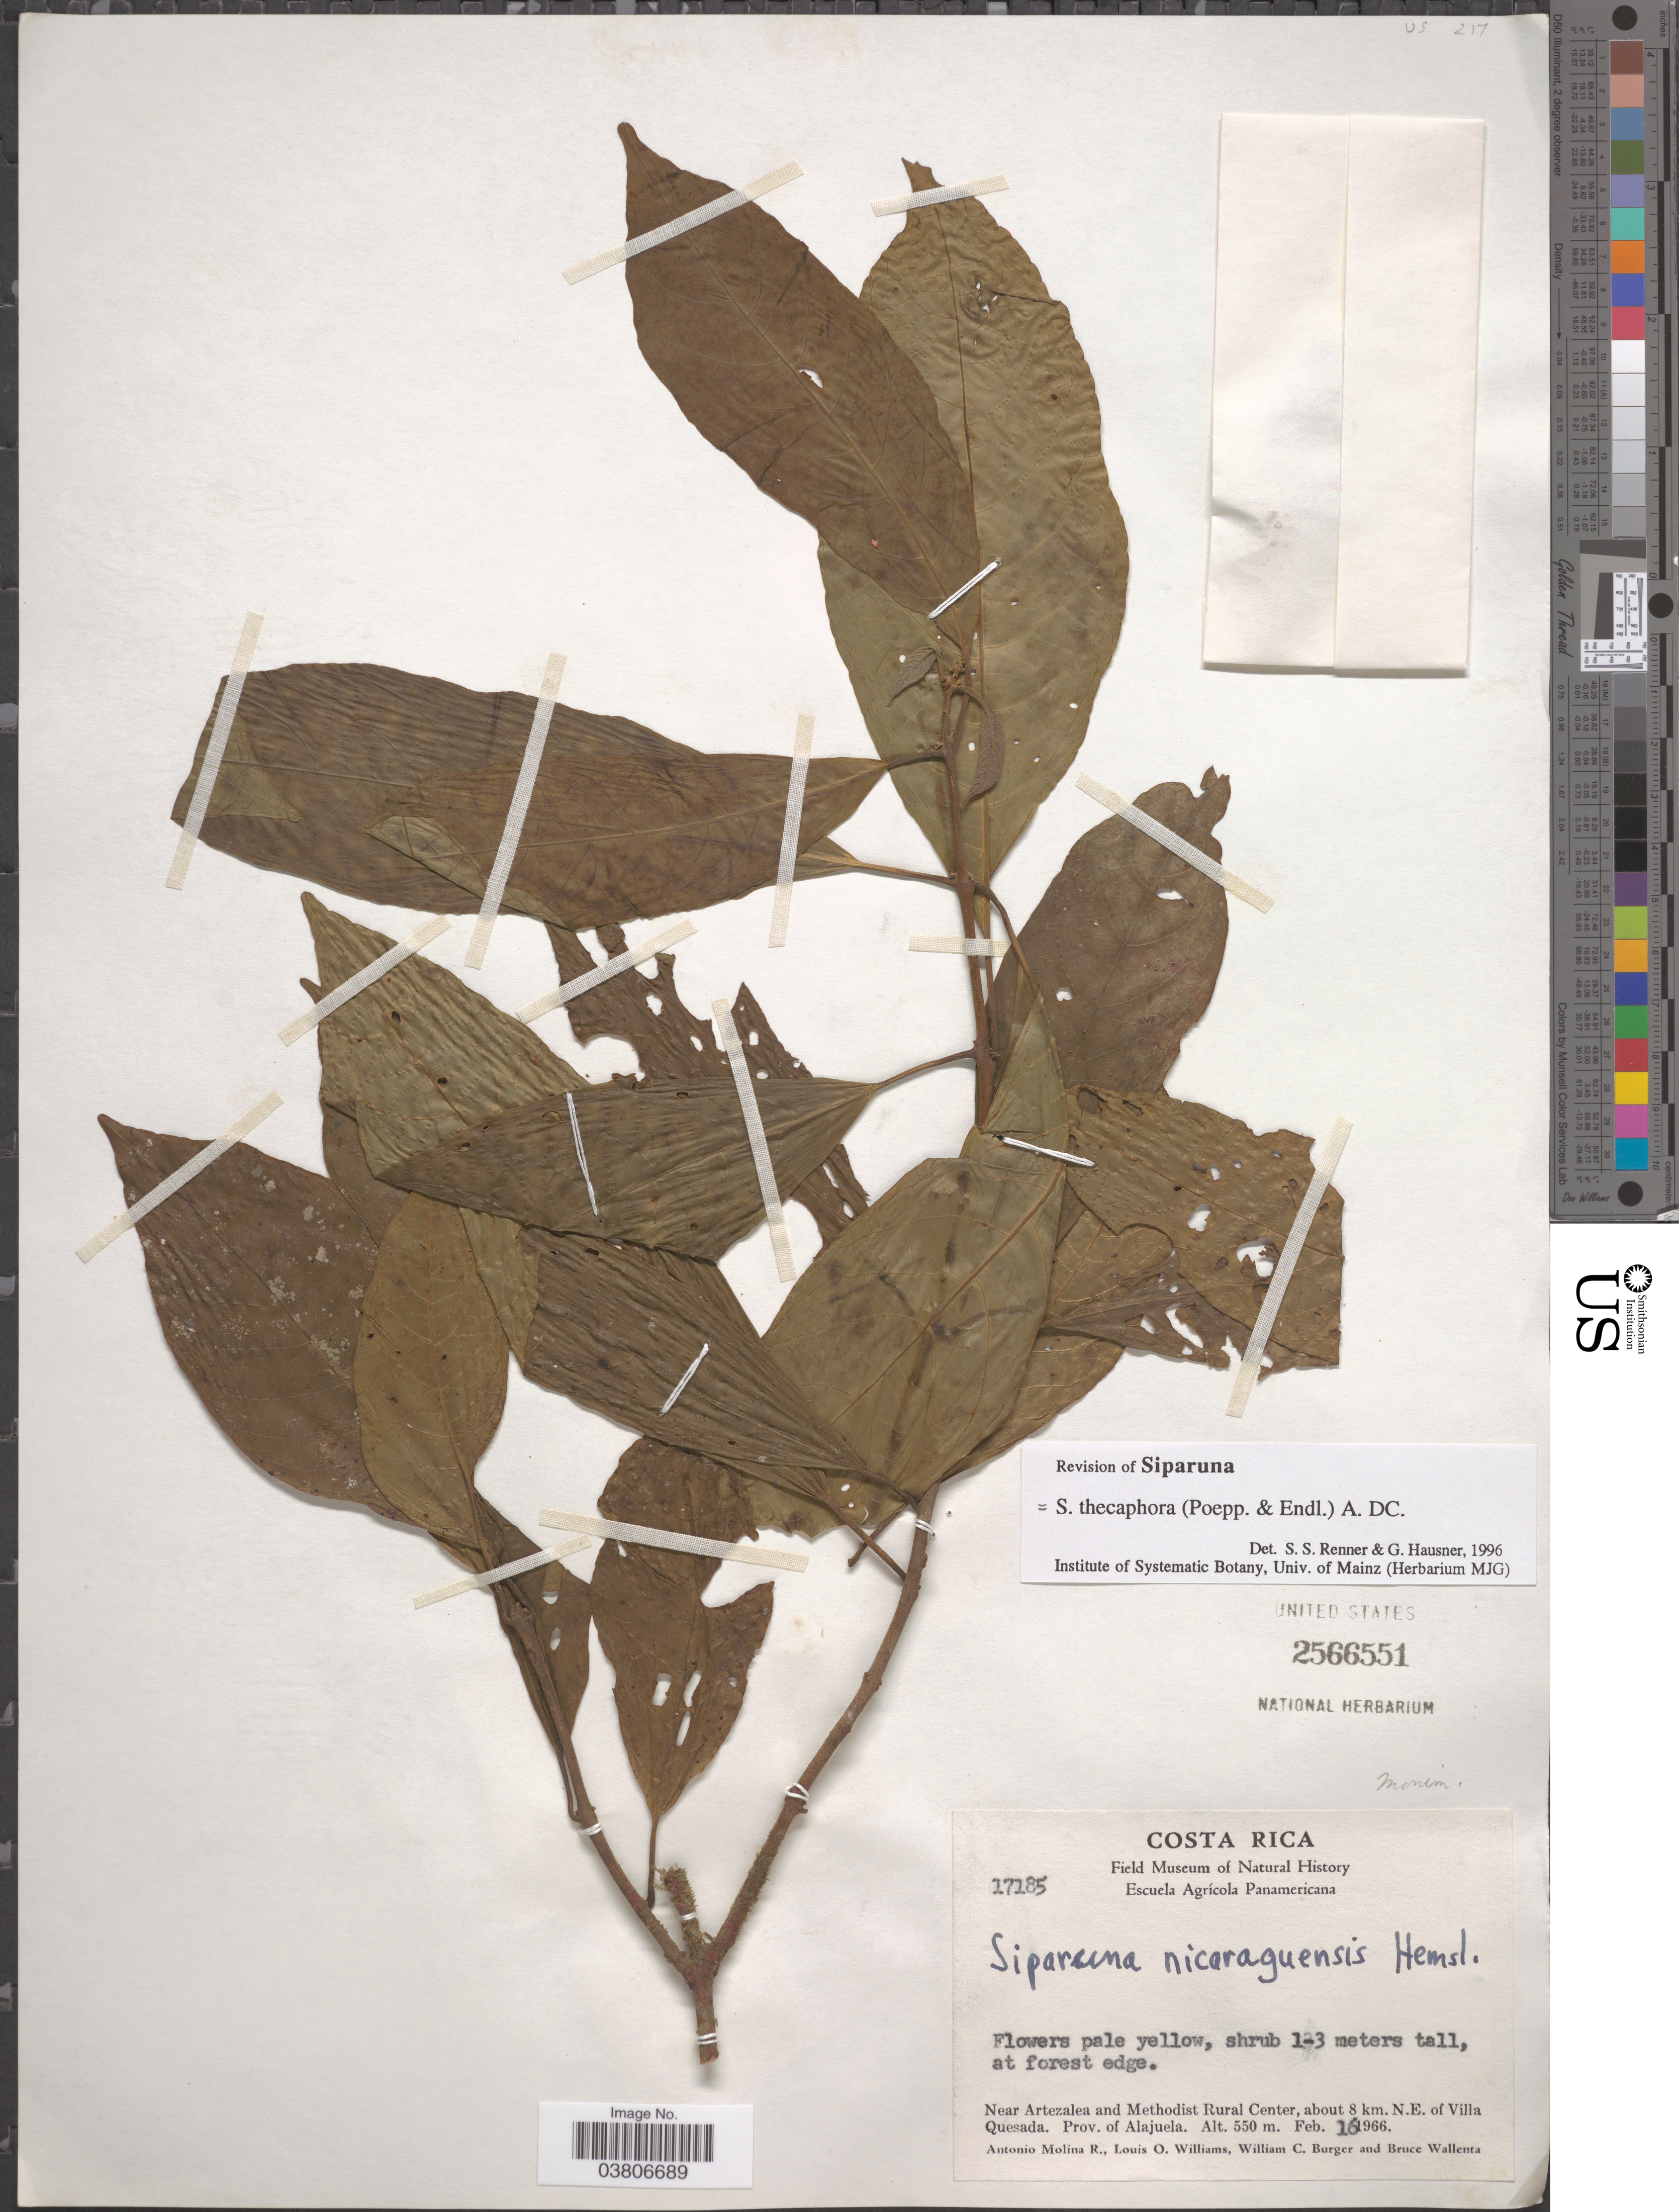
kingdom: Plantae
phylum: Tracheophyta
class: Magnoliopsida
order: Laurales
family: Siparunaceae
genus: Siparuna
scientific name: Siparuna thecaphora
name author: (Poepp. & Endl.) A. DC.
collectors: A. Molina R., L. O. Williams, W. Burger & B. Wallenta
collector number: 17185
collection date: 1966-02-16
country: Costa Rica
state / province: Alajuela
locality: Near Artezalea and Methodist Rural Center, about 8 km. N.E. of Villa Quesada.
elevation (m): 550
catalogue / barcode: US 2566551